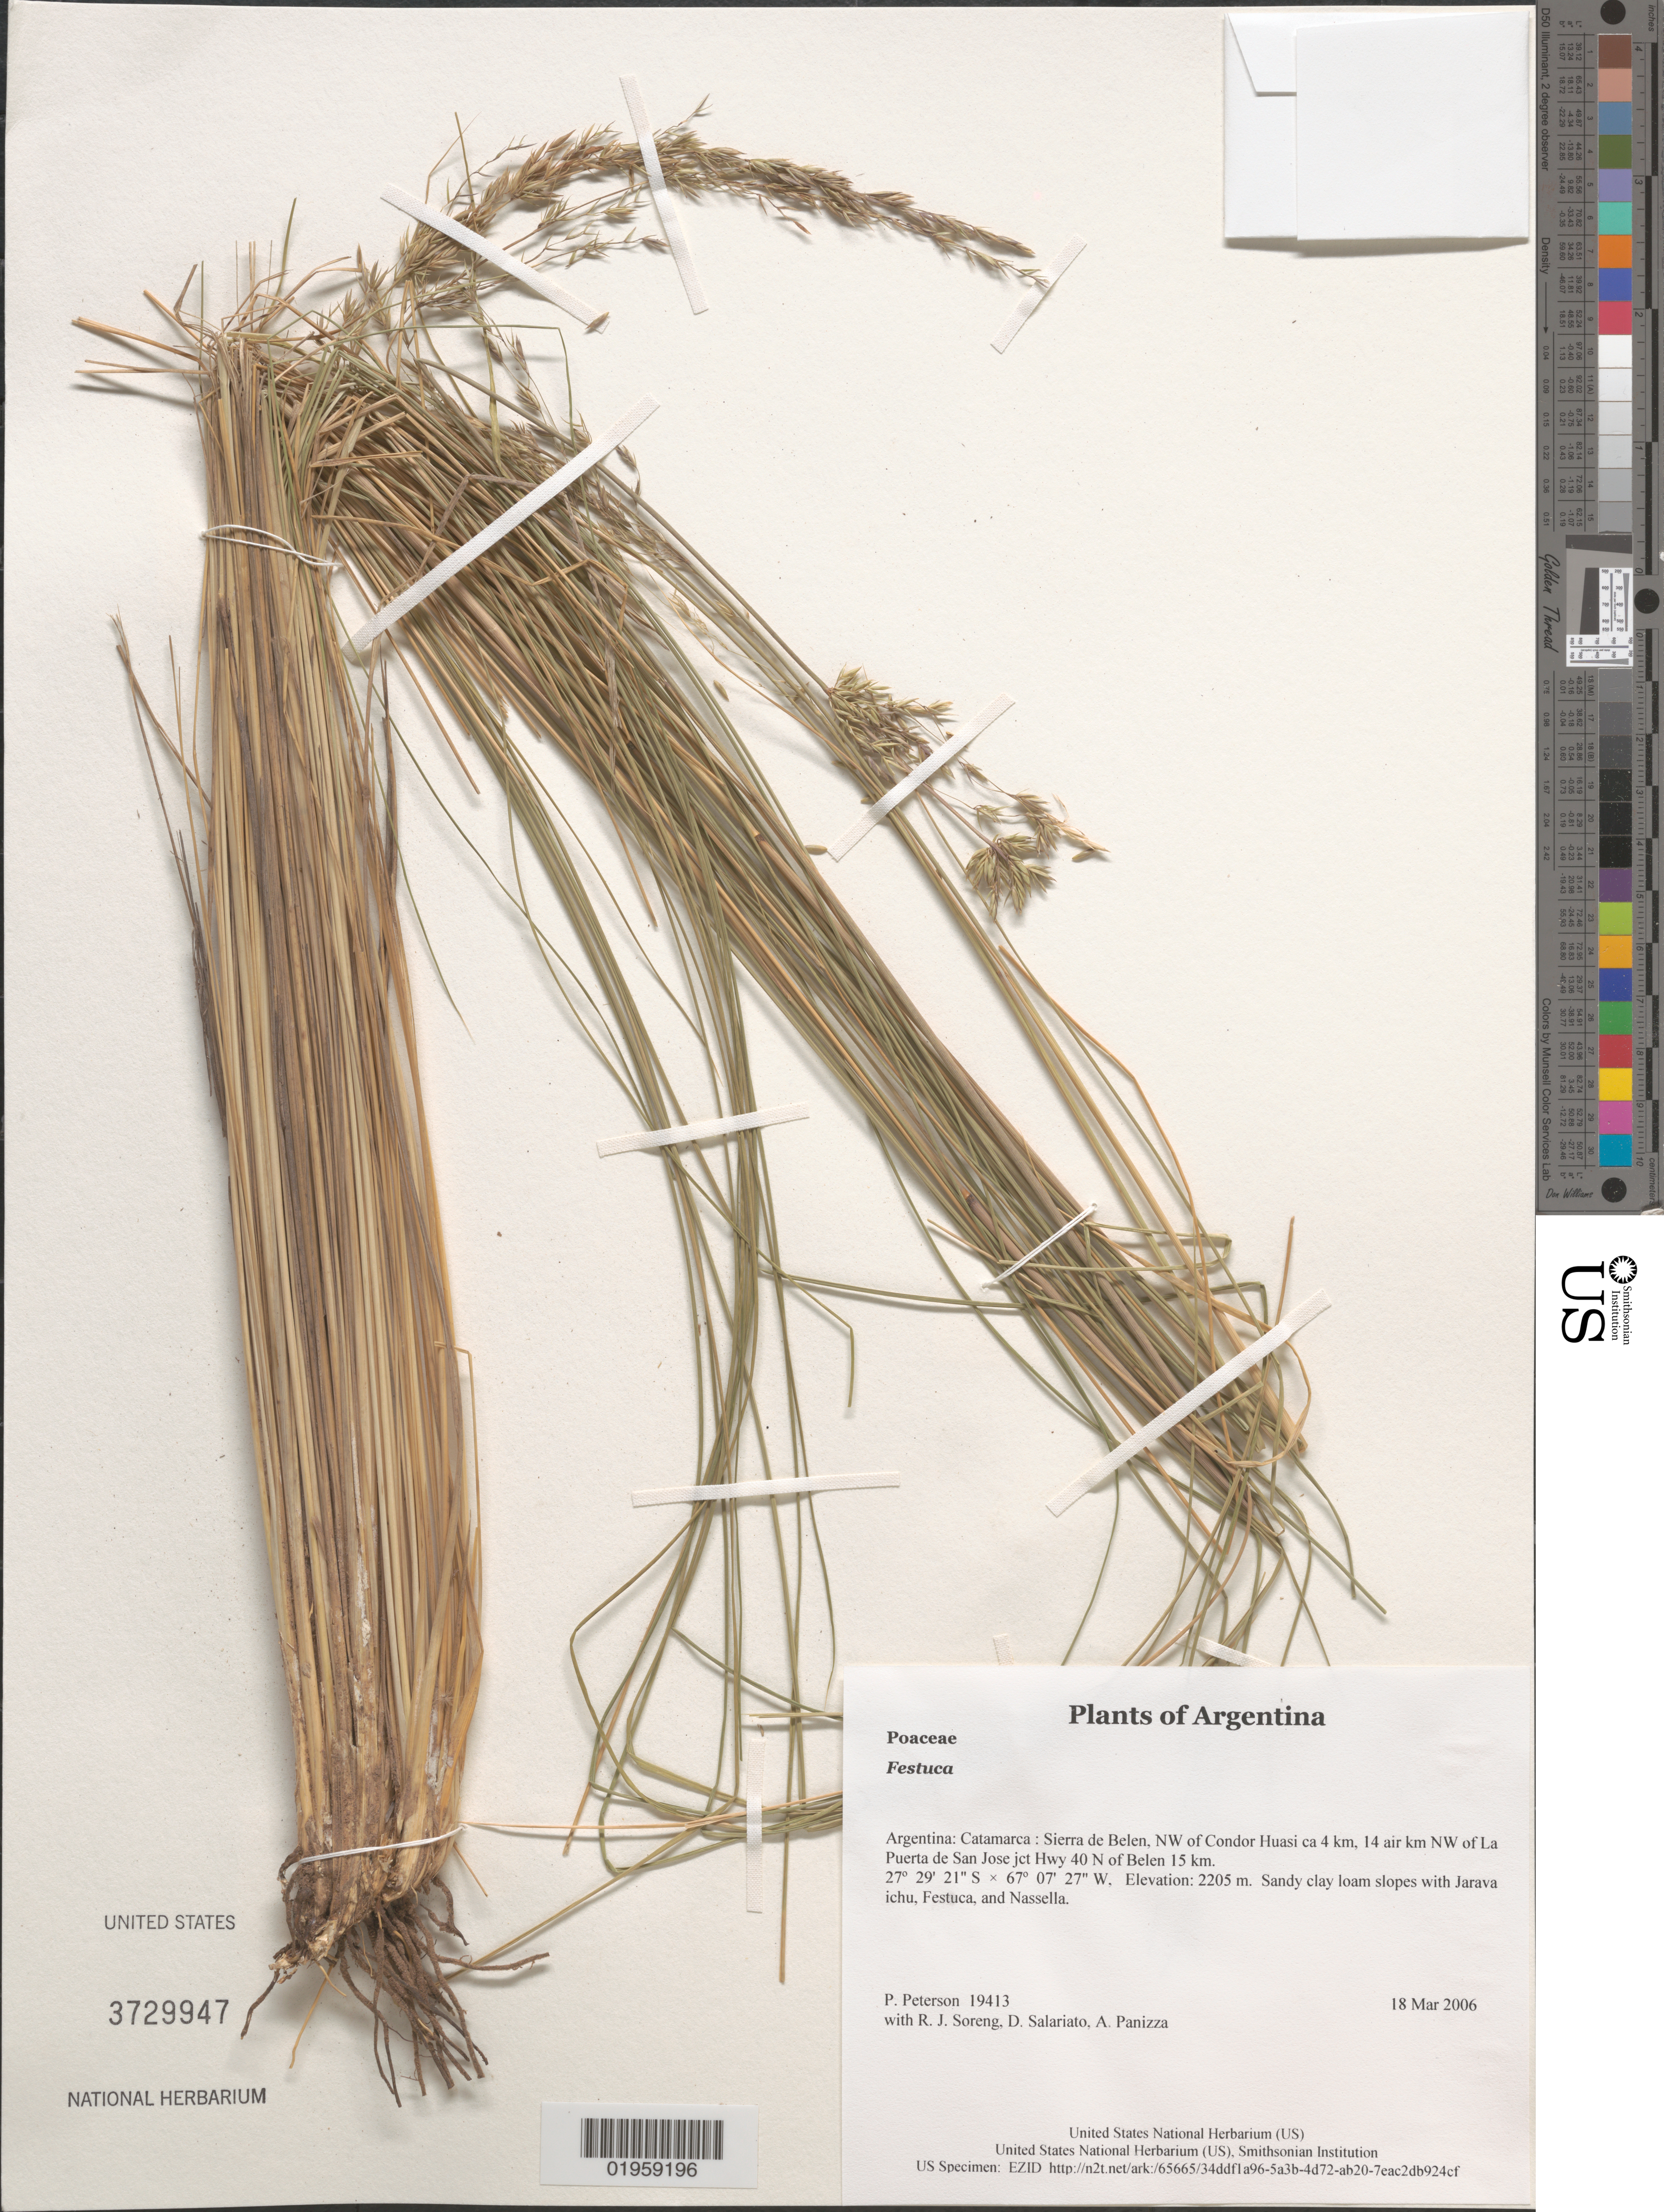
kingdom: Plantae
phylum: Tracheophyta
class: Liliopsida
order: Poales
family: Poaceae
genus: Festuca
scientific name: Festuca sp.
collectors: P. M. Peterson, R. J. Soreng, D. Salariato & A. Panizza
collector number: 19413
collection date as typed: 18 Mar 2006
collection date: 2006-03-18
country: Argentina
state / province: Catamarca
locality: Sierra de Belen, NW of Condor Huasi ca 4 km, 14 air km NW of La Puerta de San Jose jct Hwy 40 N of Belen 15 km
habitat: Sandy clay loam slopes with Jarava ichu, Festuca, and Nassella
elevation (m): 2205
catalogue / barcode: US 3729947